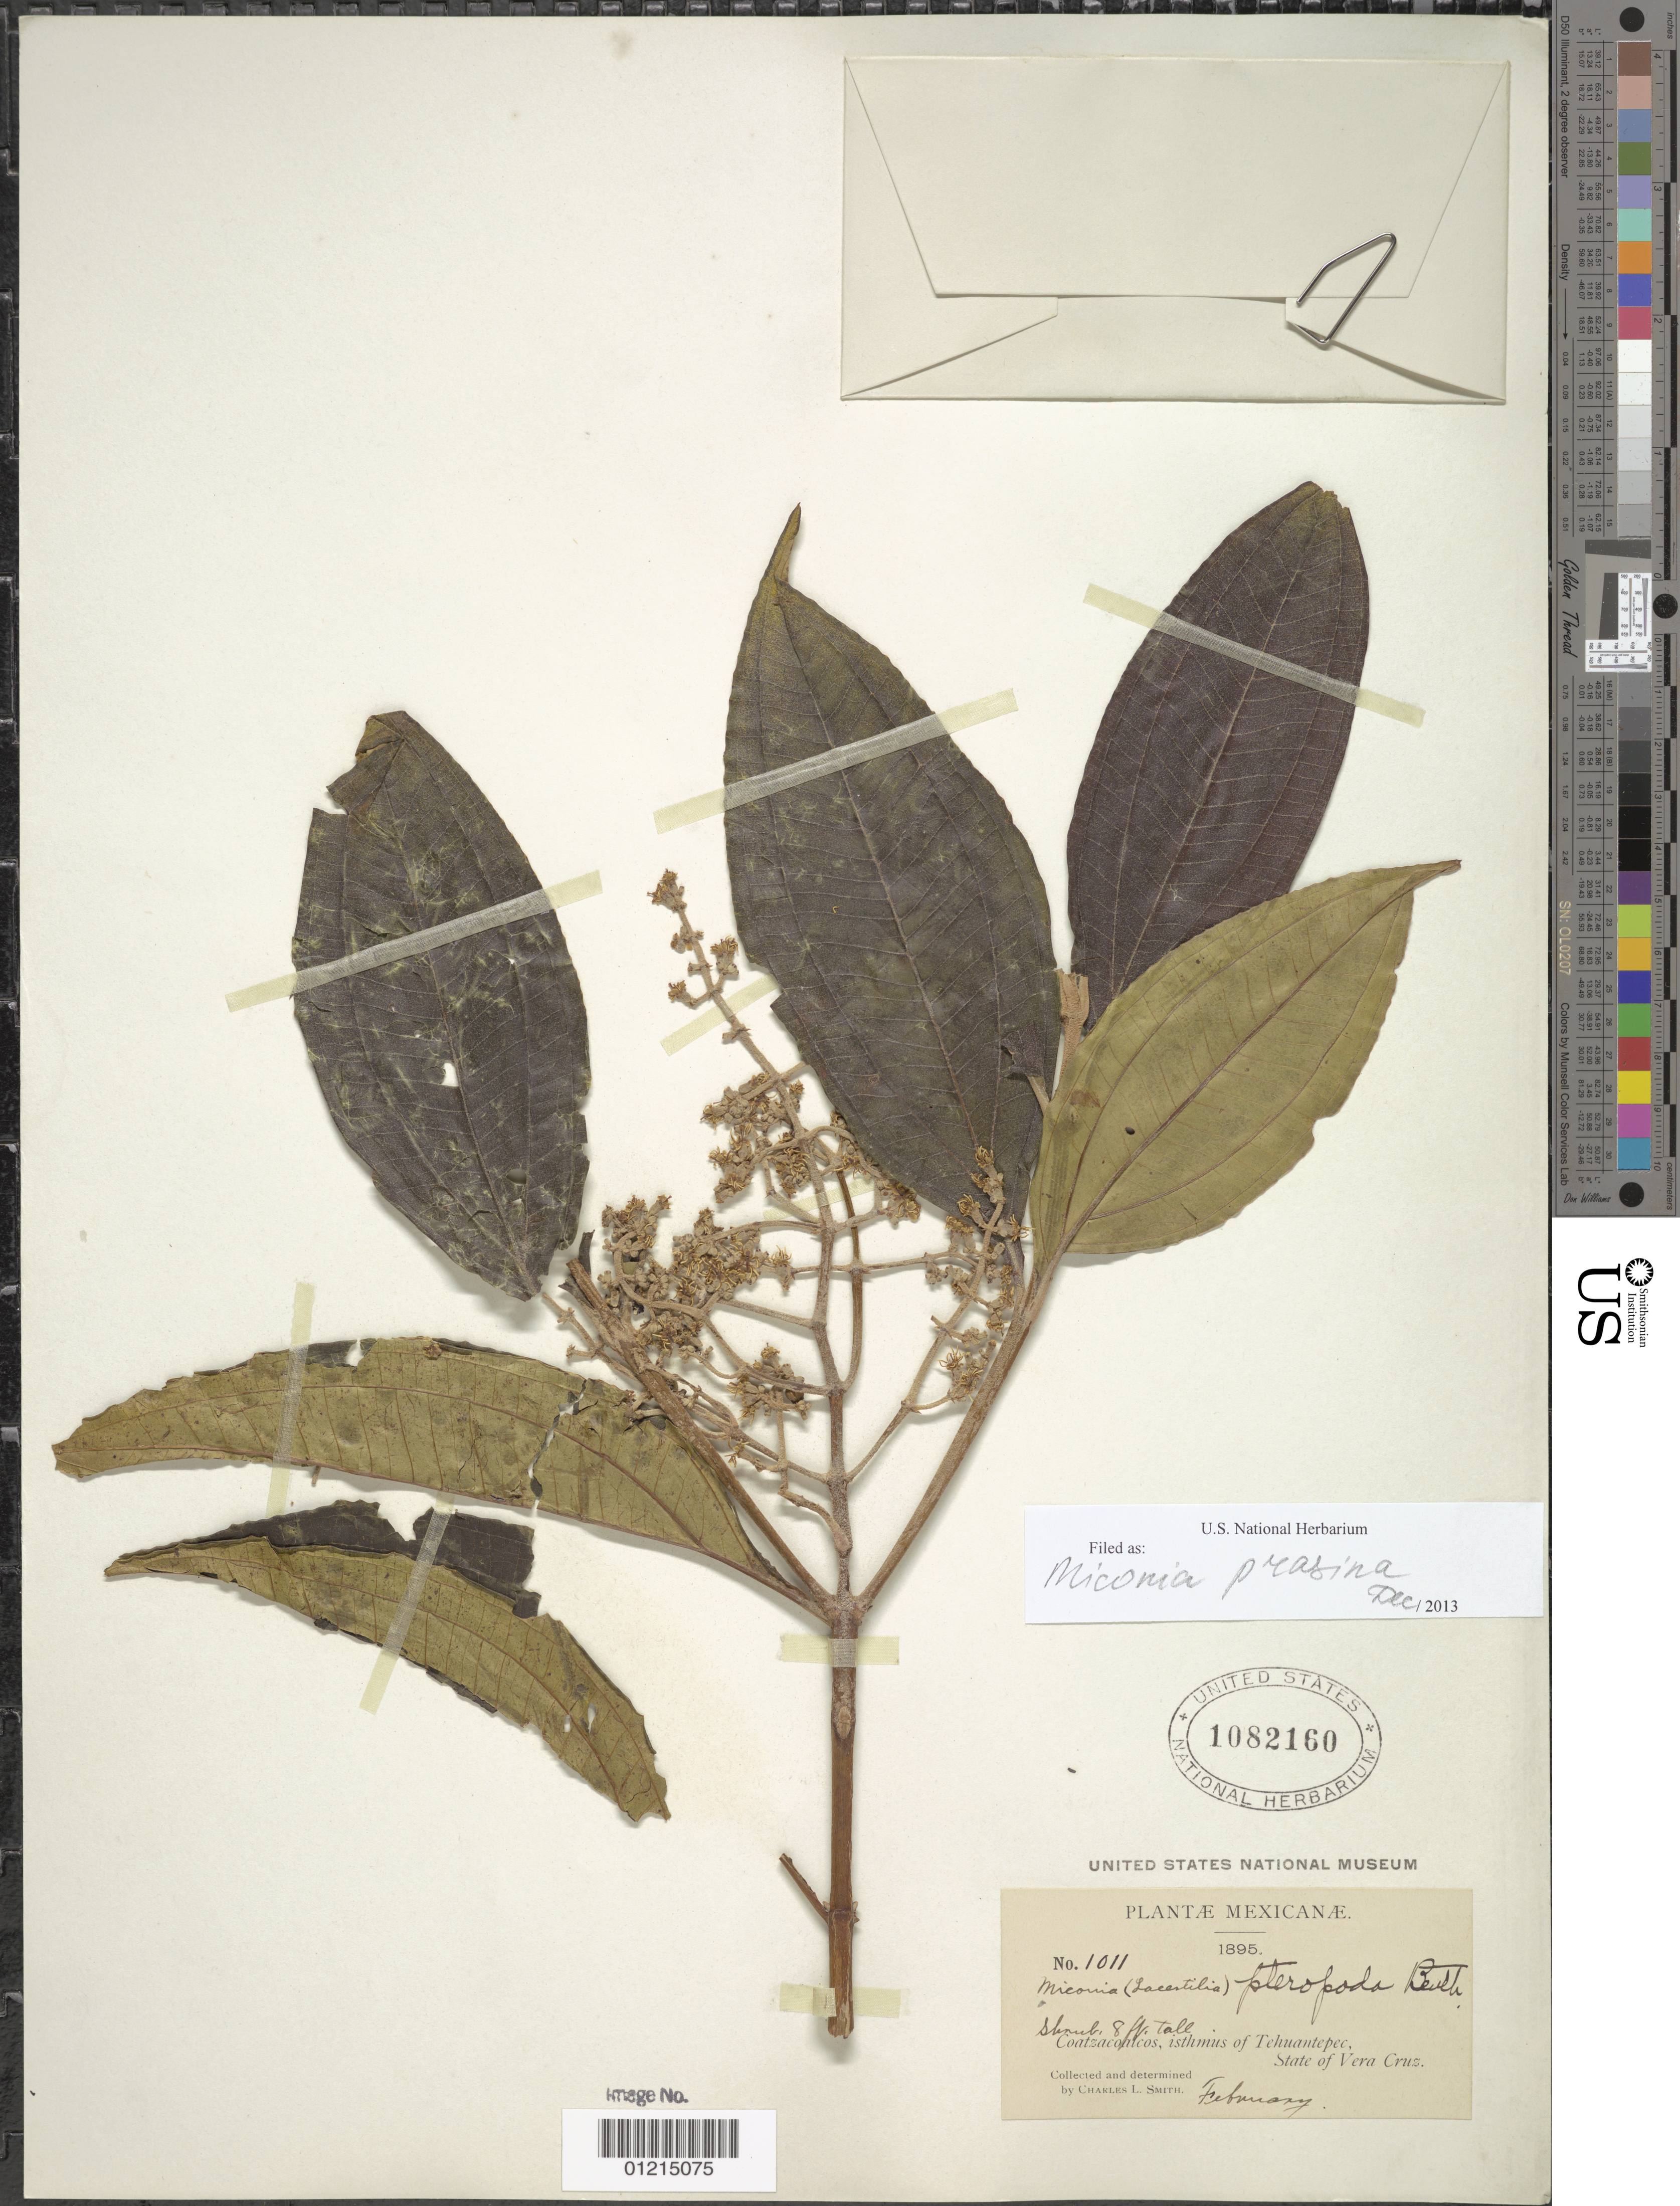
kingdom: Plantae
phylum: Tracheophyta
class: Magnoliopsida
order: Myrtales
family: Melastomataceae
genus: Miconia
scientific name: Miconia prasina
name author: (Sw.) DC.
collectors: C. L. Smith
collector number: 1011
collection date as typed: Feb 1895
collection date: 1895-02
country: Mexico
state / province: Veracruz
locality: Coatzacoalcos, Isthmus of Tehuantepec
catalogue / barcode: US 1082160